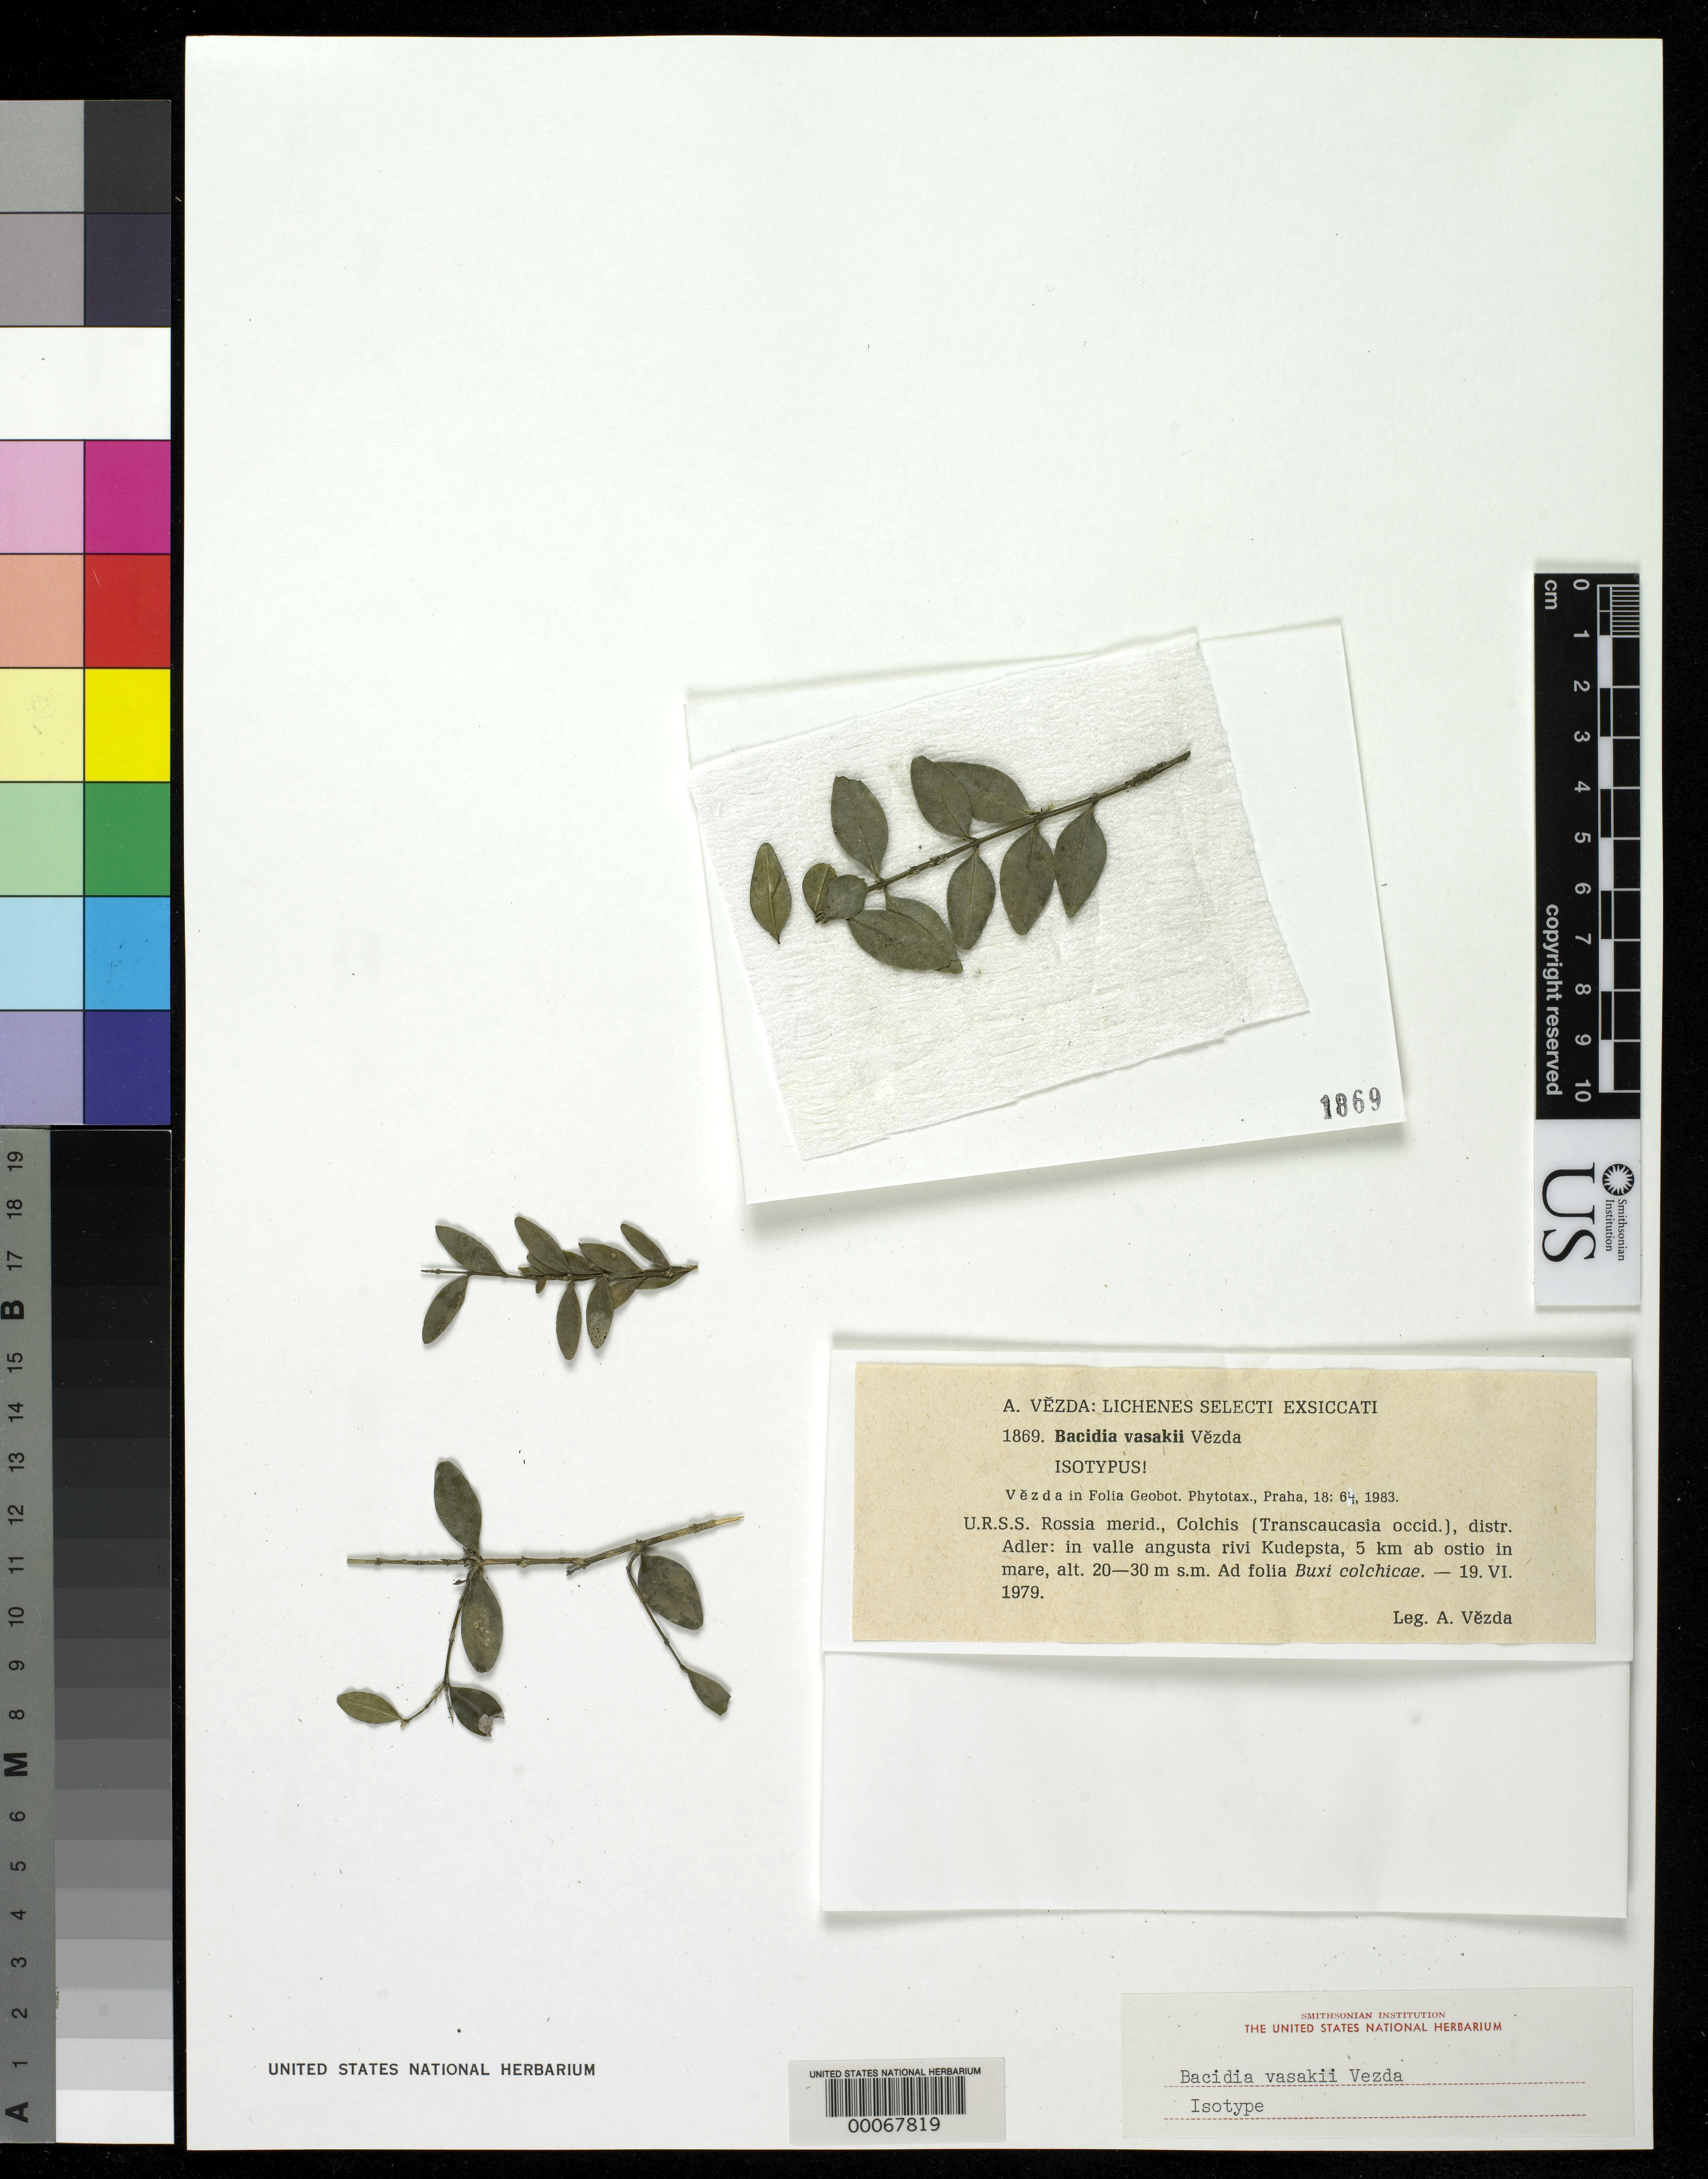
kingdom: Fungi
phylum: Ascomycota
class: Lecanoromycetes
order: Lecanorales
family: Ramalinaceae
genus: Bacidia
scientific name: Bacidia vasakii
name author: Vezda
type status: Isotype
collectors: A. Vezda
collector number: Lich. Selec. Exsic. 1869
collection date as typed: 19 Jun 1979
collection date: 1979-06-19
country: Russian Federation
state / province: Krasnodar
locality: Adler, Kudepsta River Valley, 5 km from the sea, southern Krasnodar Territory.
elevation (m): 20